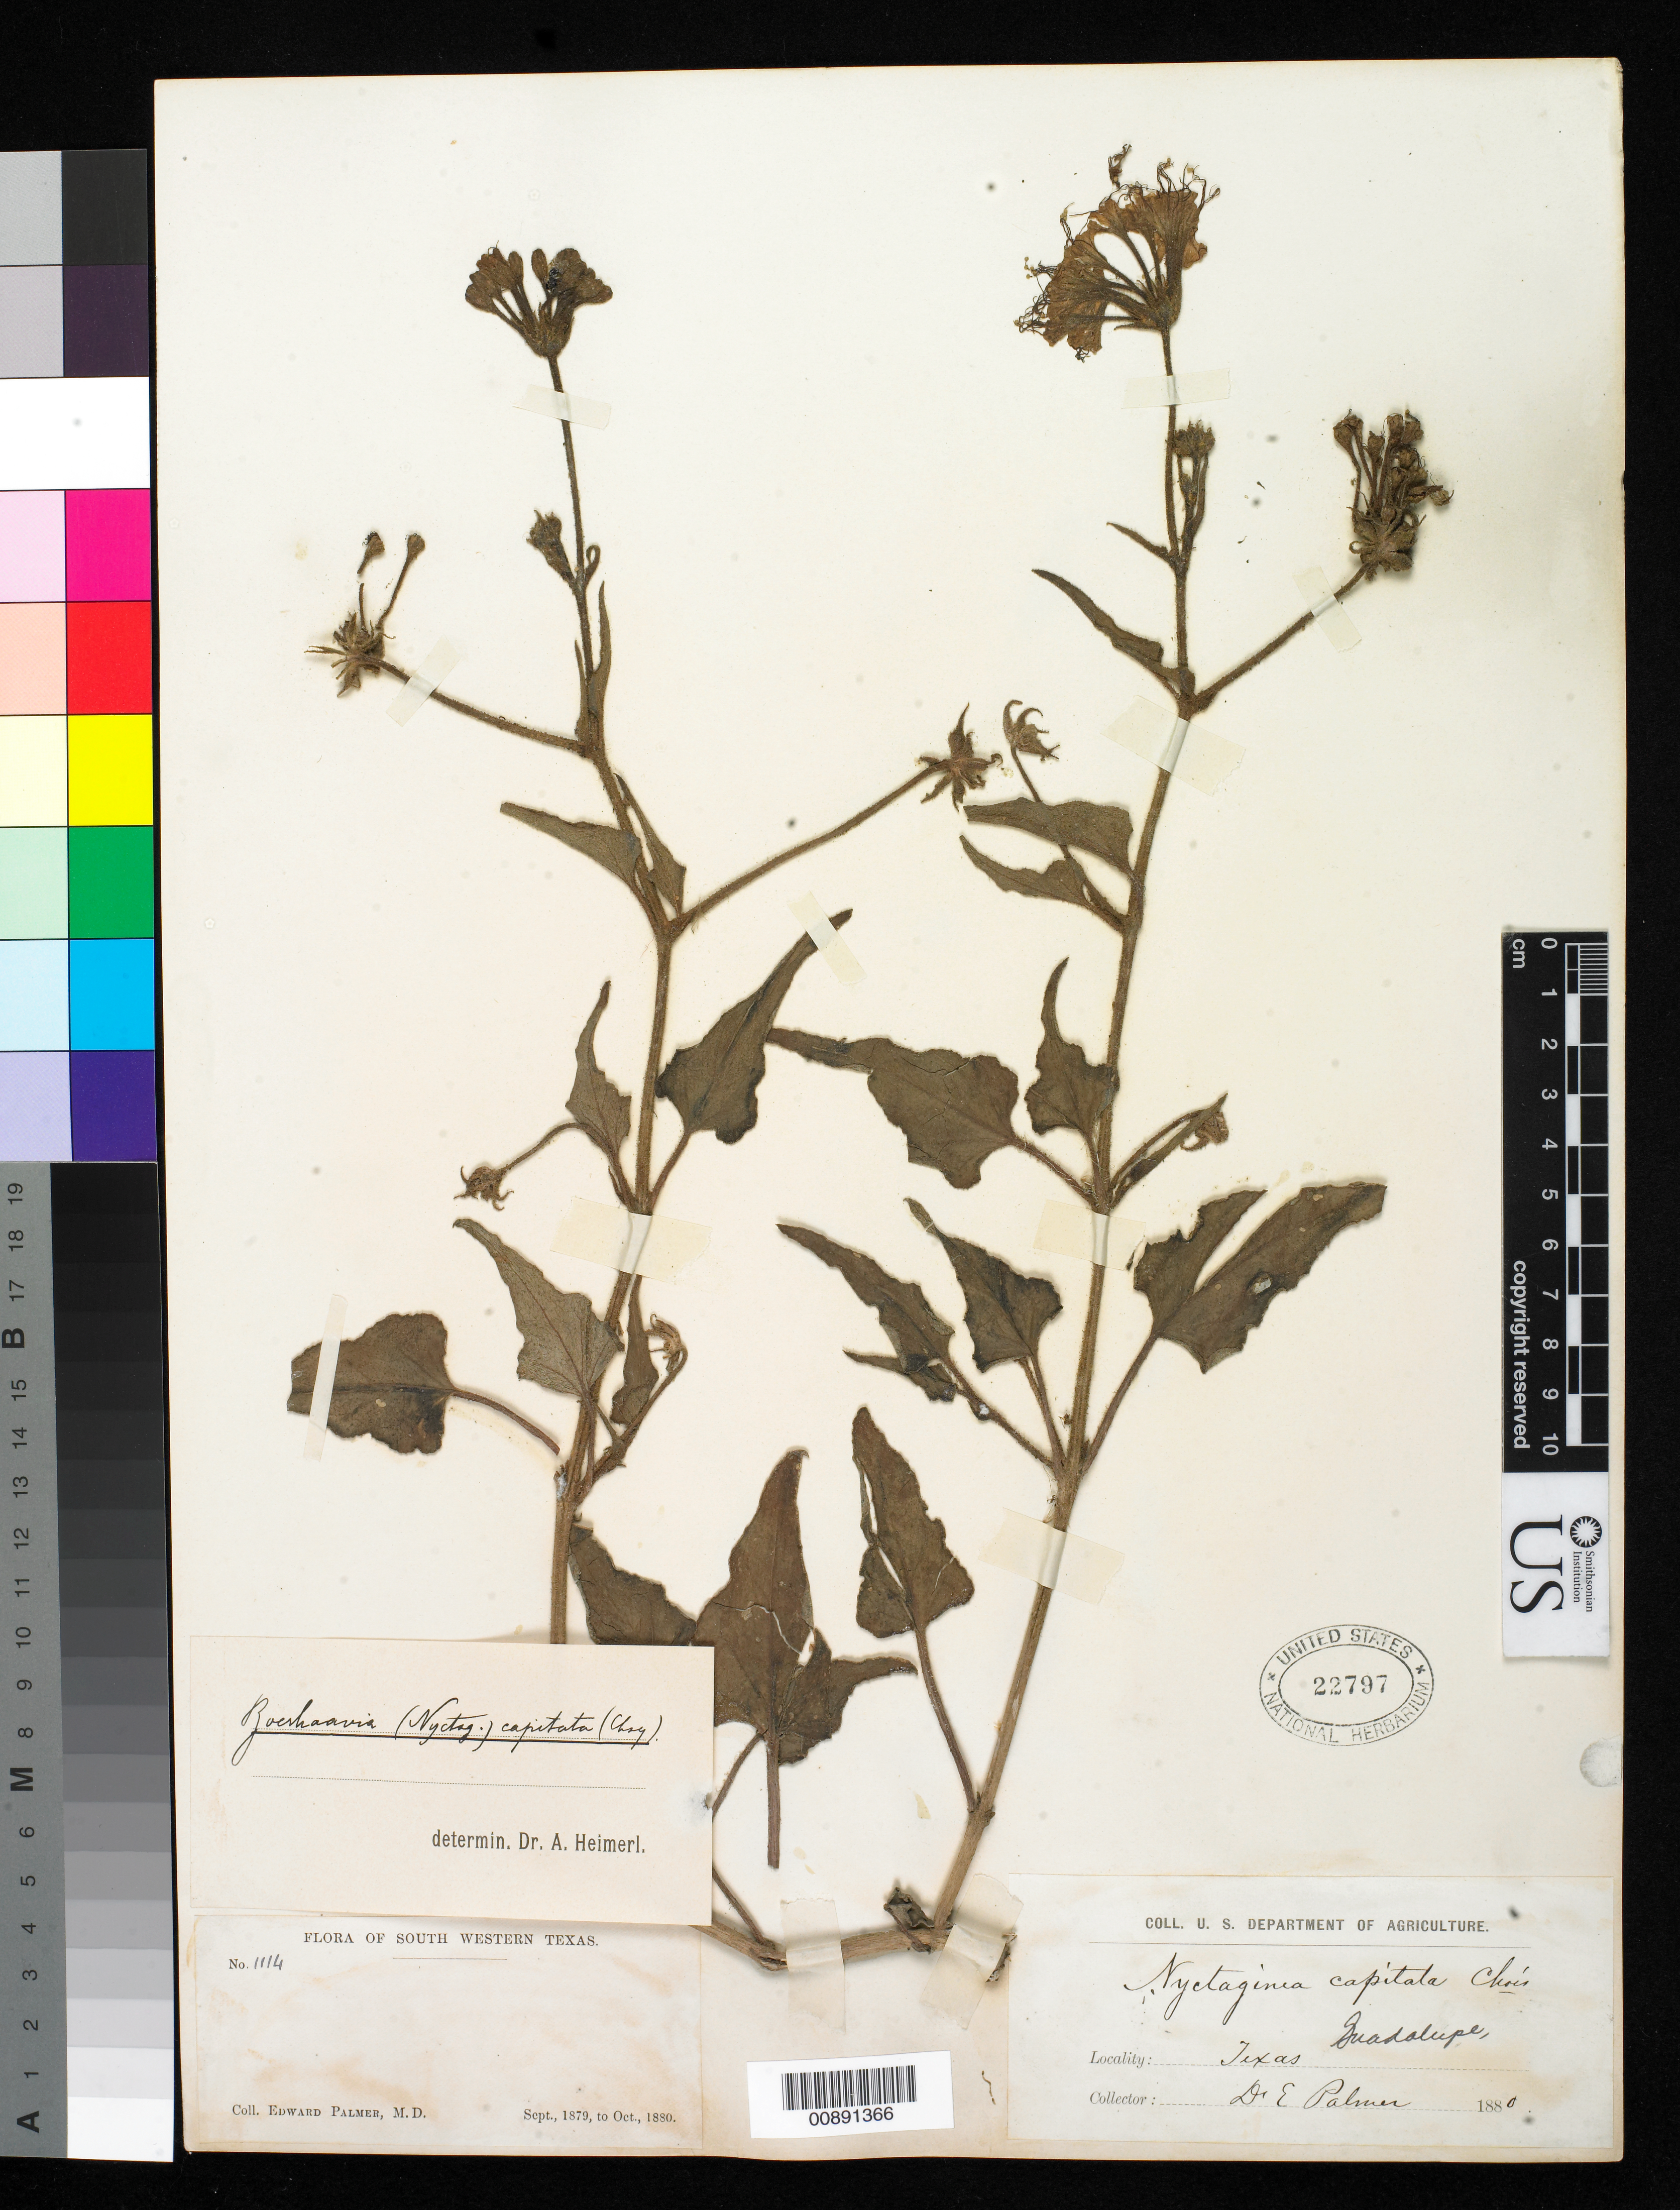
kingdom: Plantae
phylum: Tracheophyta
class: Magnoliopsida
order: Caryophyllales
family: Nyctaginaceae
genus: Nyctaginia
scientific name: Nyctaginia capitata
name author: Choisy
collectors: E. Palmer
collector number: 1114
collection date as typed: Sep 1879 to -- Oct 1880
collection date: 1879-09/1880-10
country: United States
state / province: Texas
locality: Guadalupe, Texas.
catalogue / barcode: US 22797